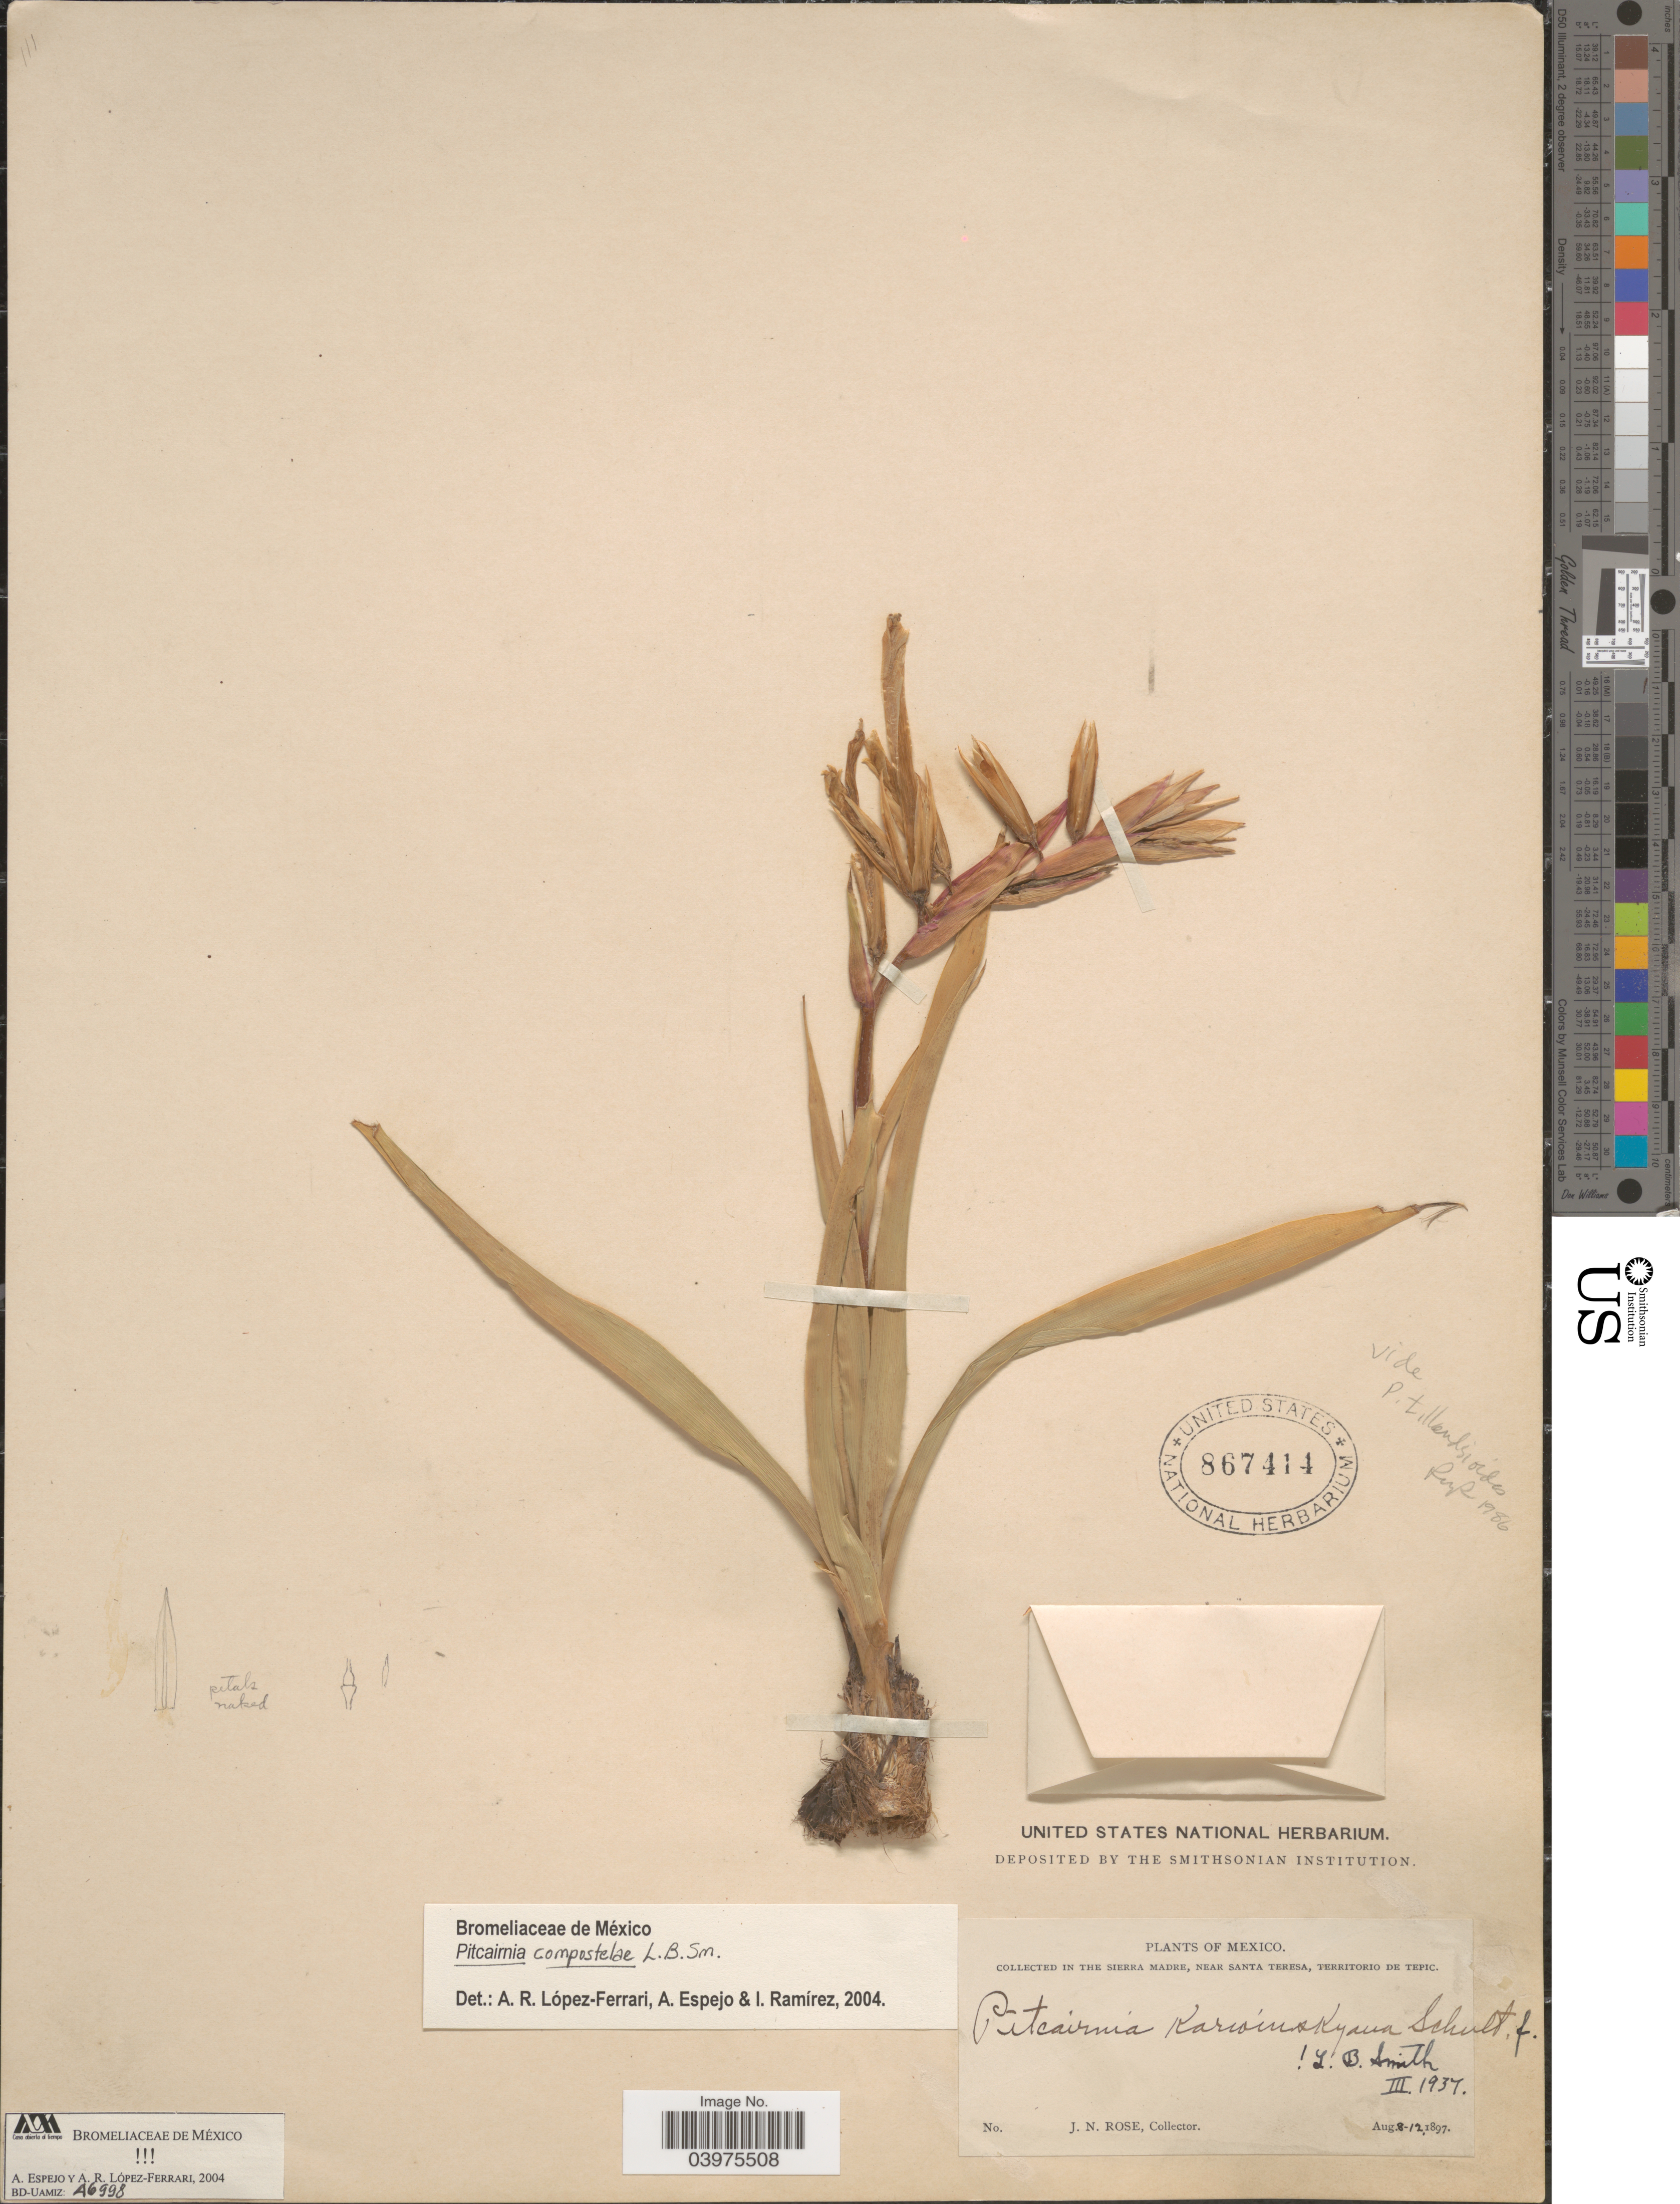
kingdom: Plantae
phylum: Tracheophyta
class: Liliopsida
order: Poales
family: Bromeliaceae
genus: Pitcairnia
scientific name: Pitcairnia compostelae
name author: McVaugh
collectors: J. N. Rose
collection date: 1897-08-08/1897-08-12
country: Mexico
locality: In the Sierra Madre, near Santa Teresa. Territorio de Tepic.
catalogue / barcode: US 867414